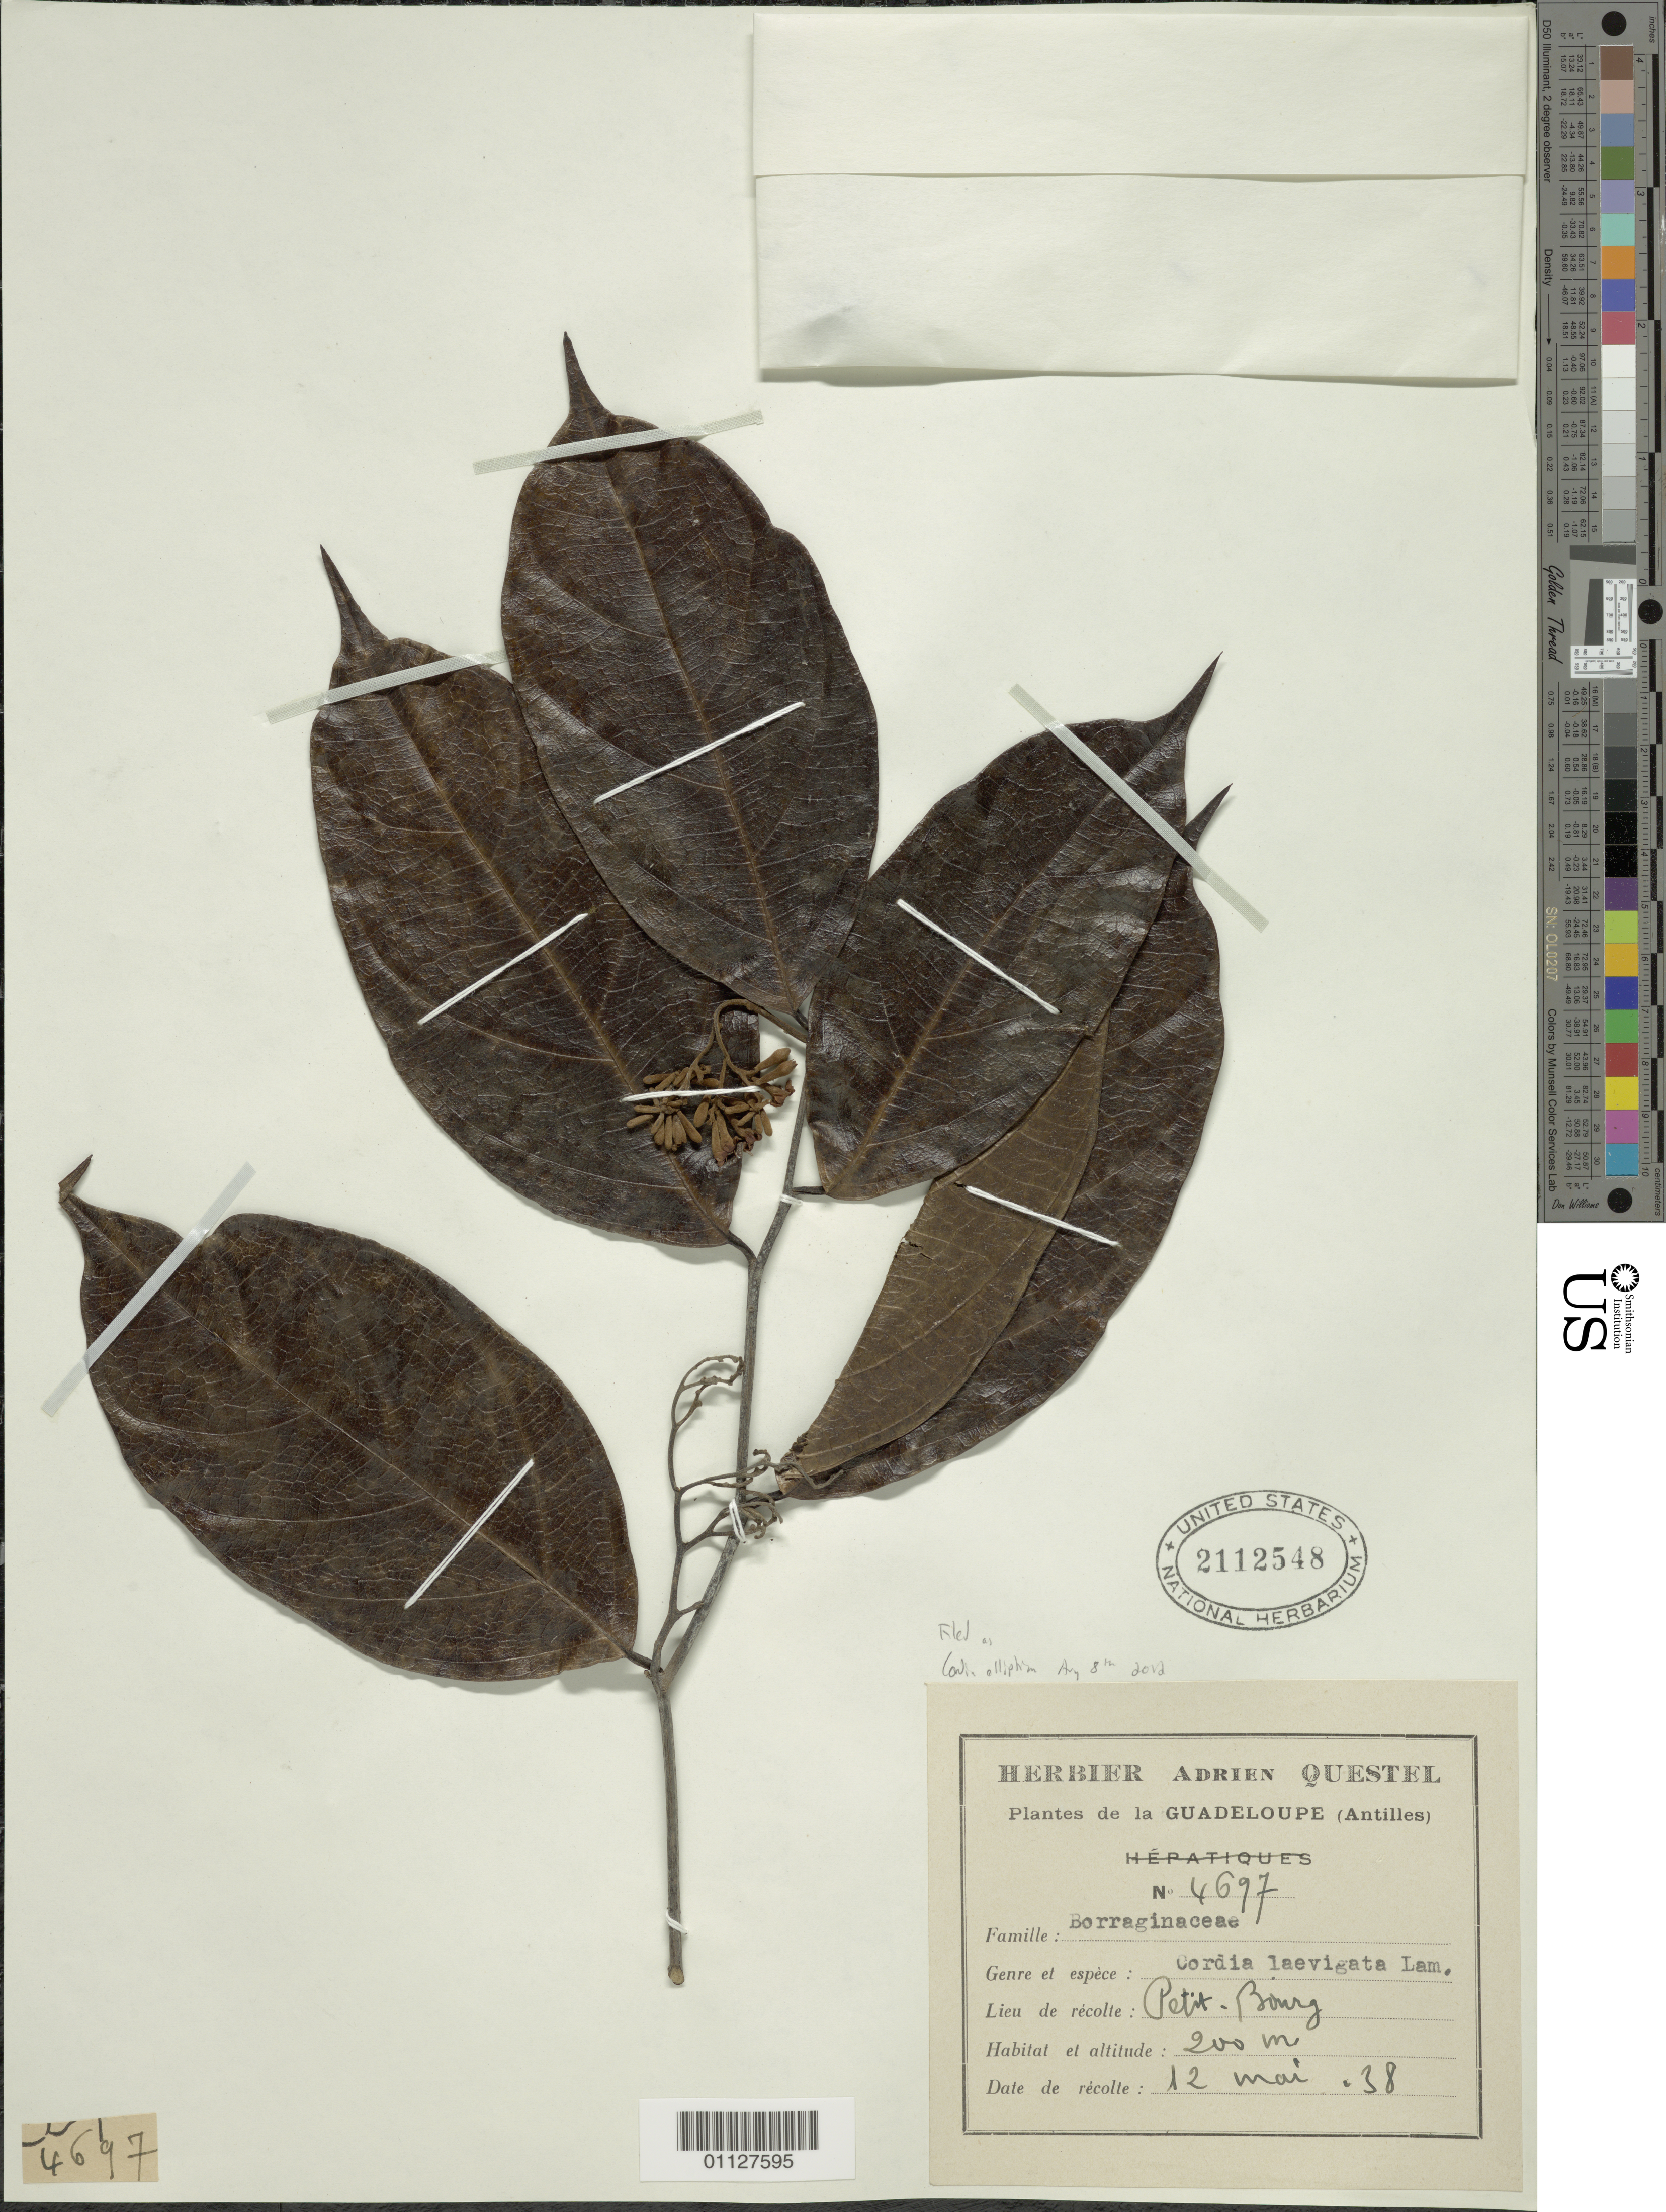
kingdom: Plantae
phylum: Tracheophyta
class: Magnoliopsida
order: Boraginales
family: Cordiaceae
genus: Cordia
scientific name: Cordia elliptica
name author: Sw.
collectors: A. Questel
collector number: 4697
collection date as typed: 12 May 1938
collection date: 1938-05-12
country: Guadeloupe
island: Basse Terre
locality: Petit Bourg.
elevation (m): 200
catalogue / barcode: US 2112548